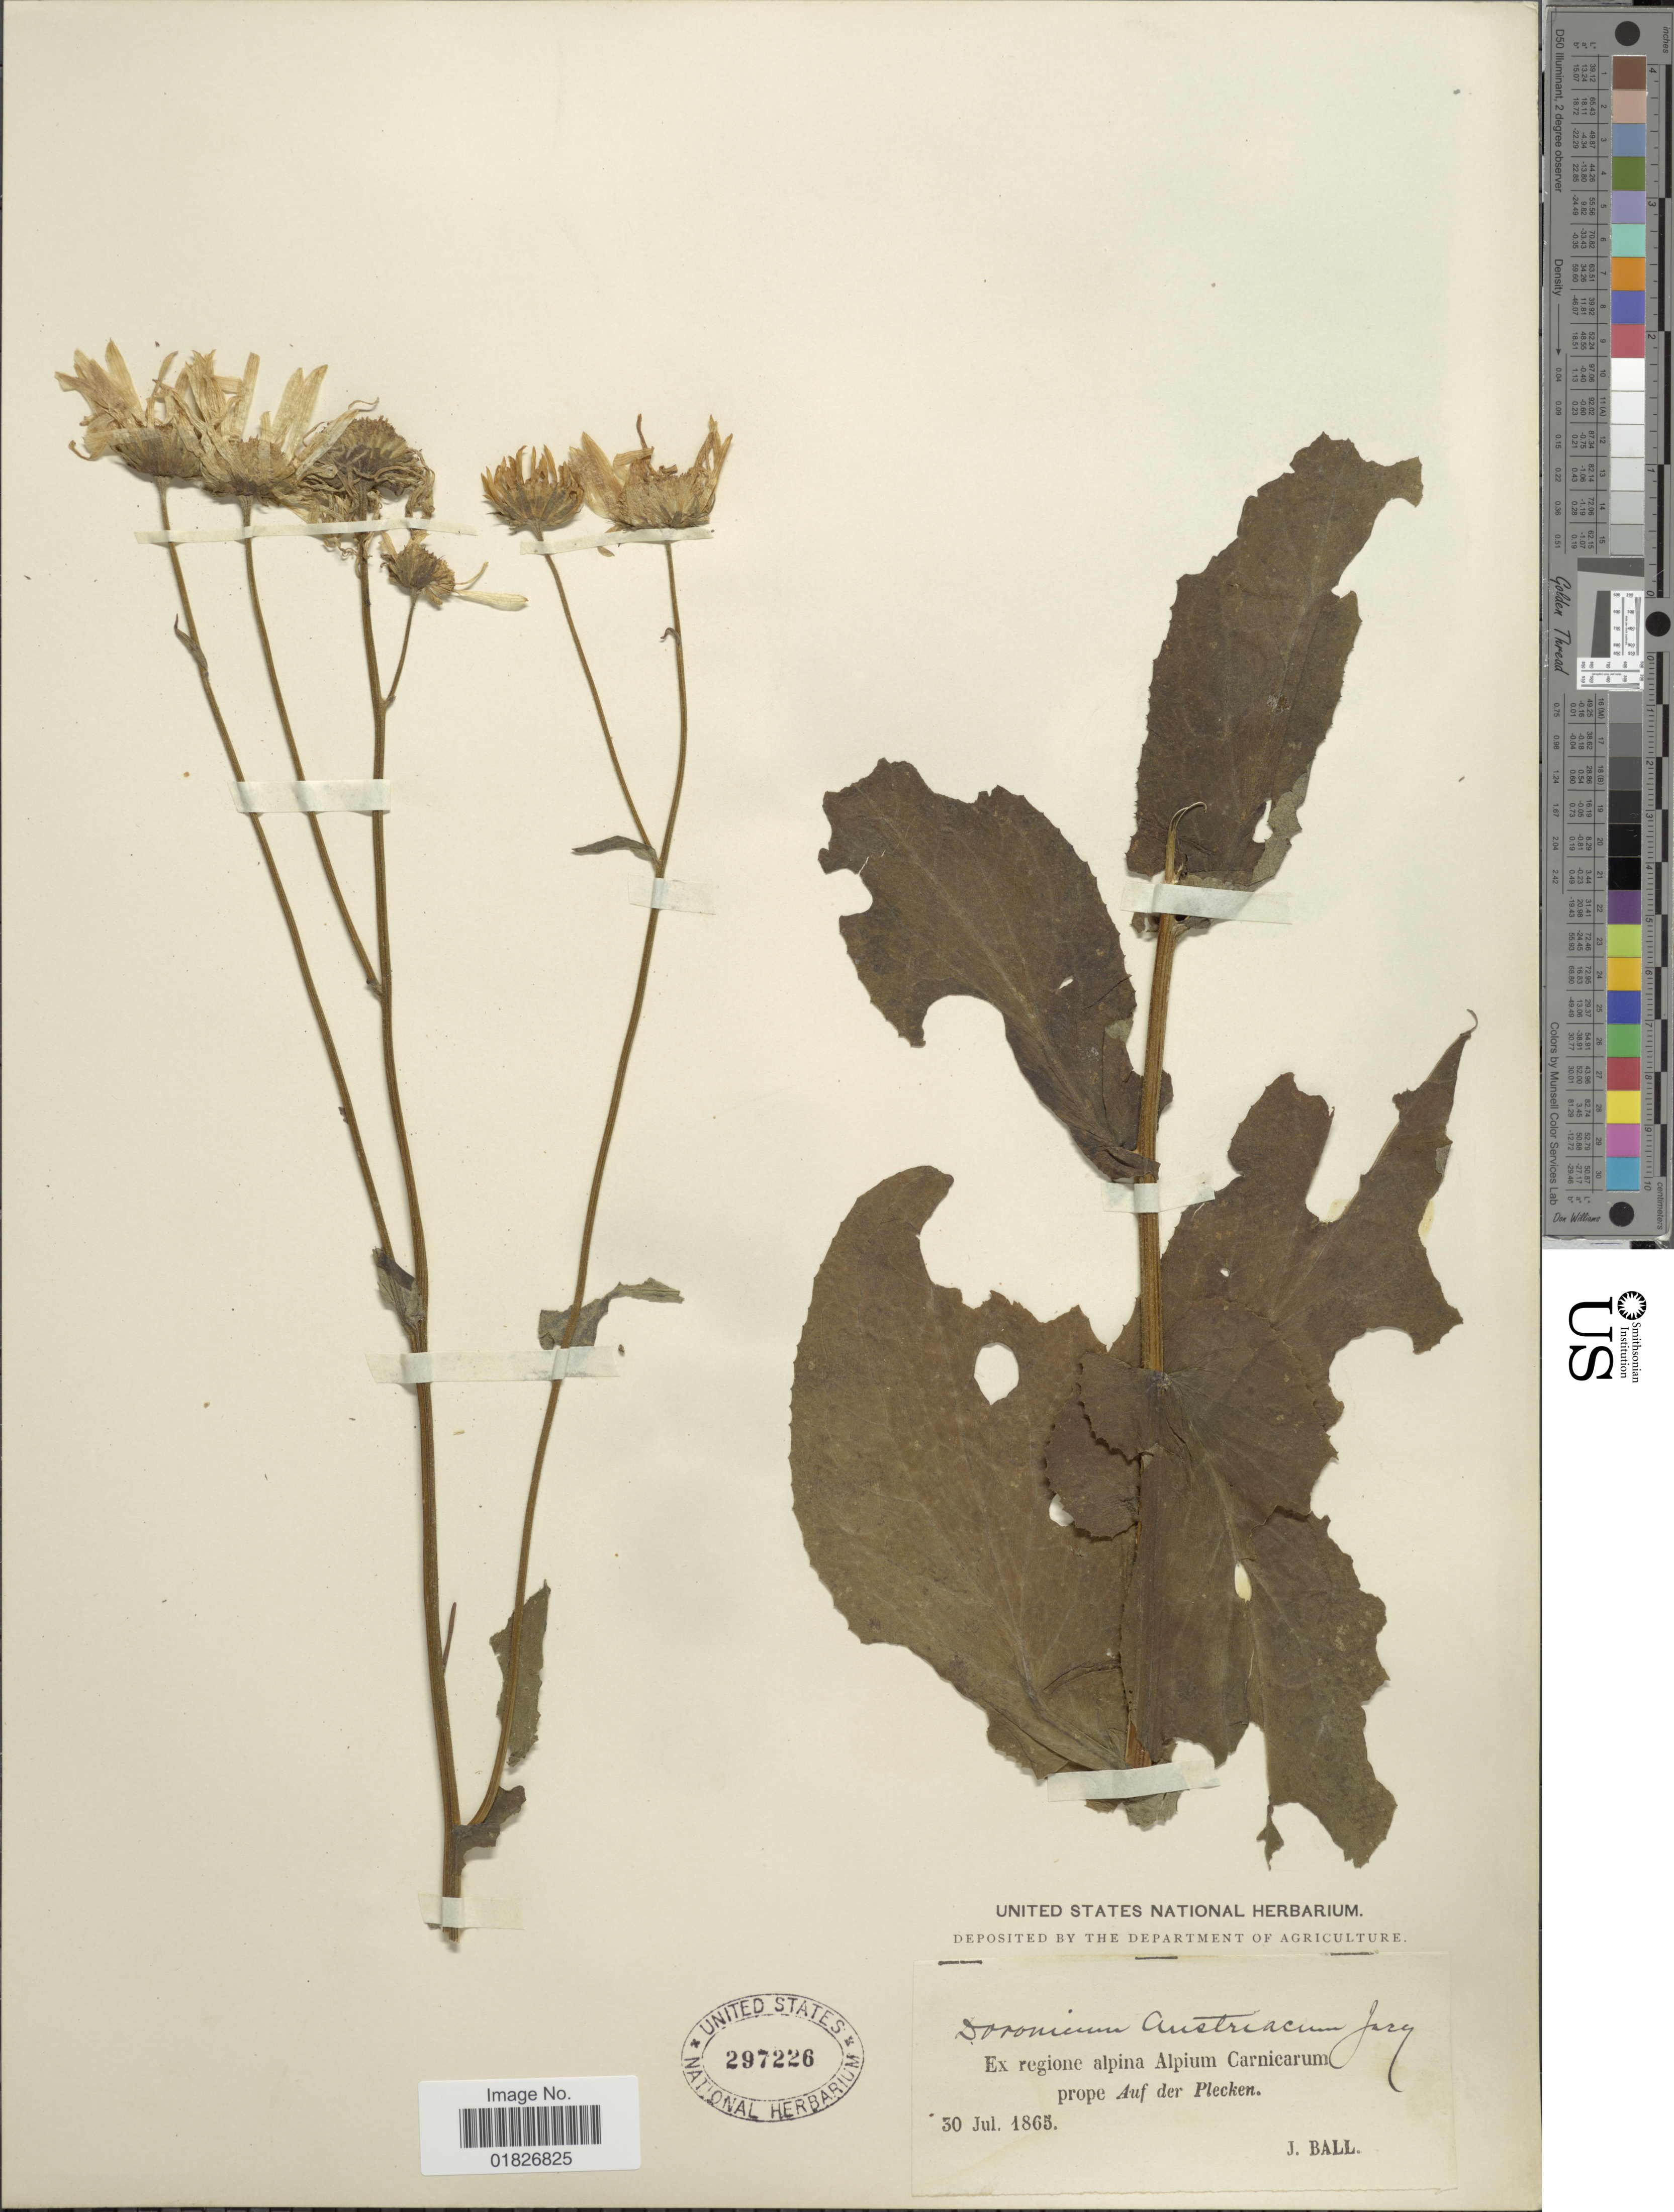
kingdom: Plantae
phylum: Tracheophyta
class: Magnoliopsida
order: Asterales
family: Asteraceae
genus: Doronicum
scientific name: Doronicum austriacum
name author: Jacq.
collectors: J. Ball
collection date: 1865-07-30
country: Germany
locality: Prope Auf der Plecken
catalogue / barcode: US 297226